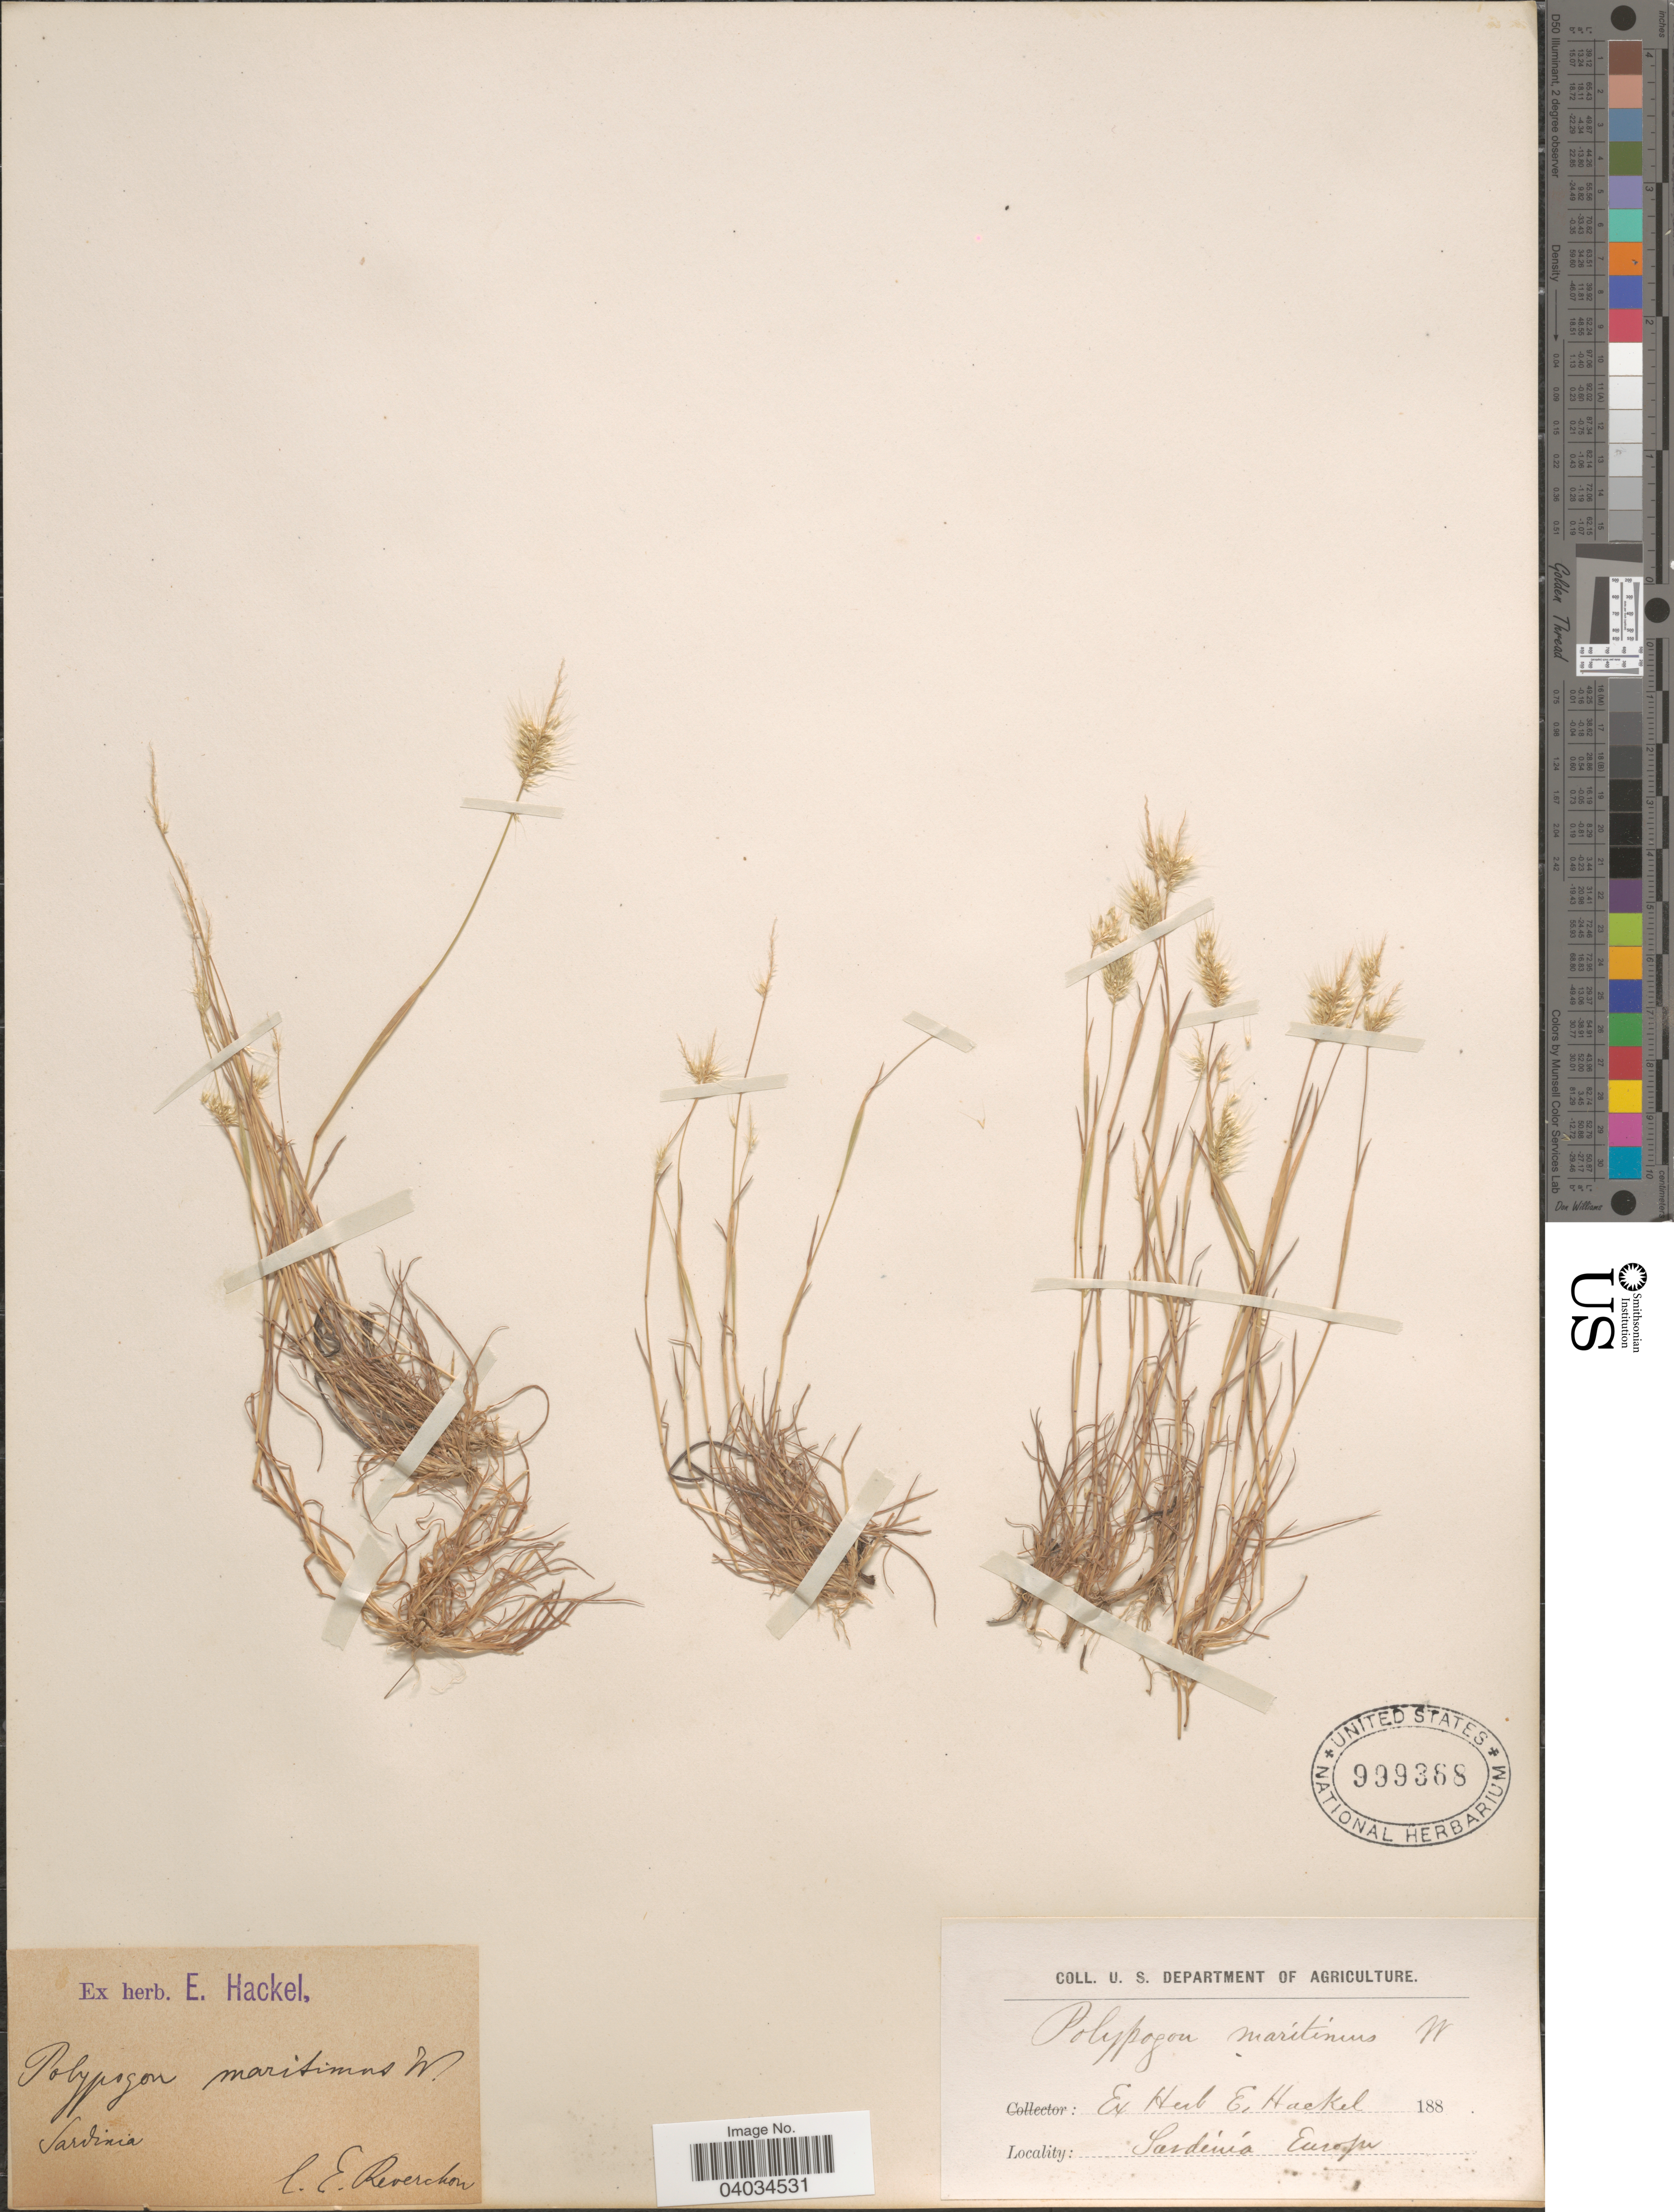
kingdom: Plantae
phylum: Tracheophyta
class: Liliopsida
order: Poales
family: Poaceae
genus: Polypogon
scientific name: Polypogon maritimus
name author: Willd.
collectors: E. Reverchon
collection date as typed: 188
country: Italy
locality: Sardinia. Europe.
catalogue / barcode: US 999368